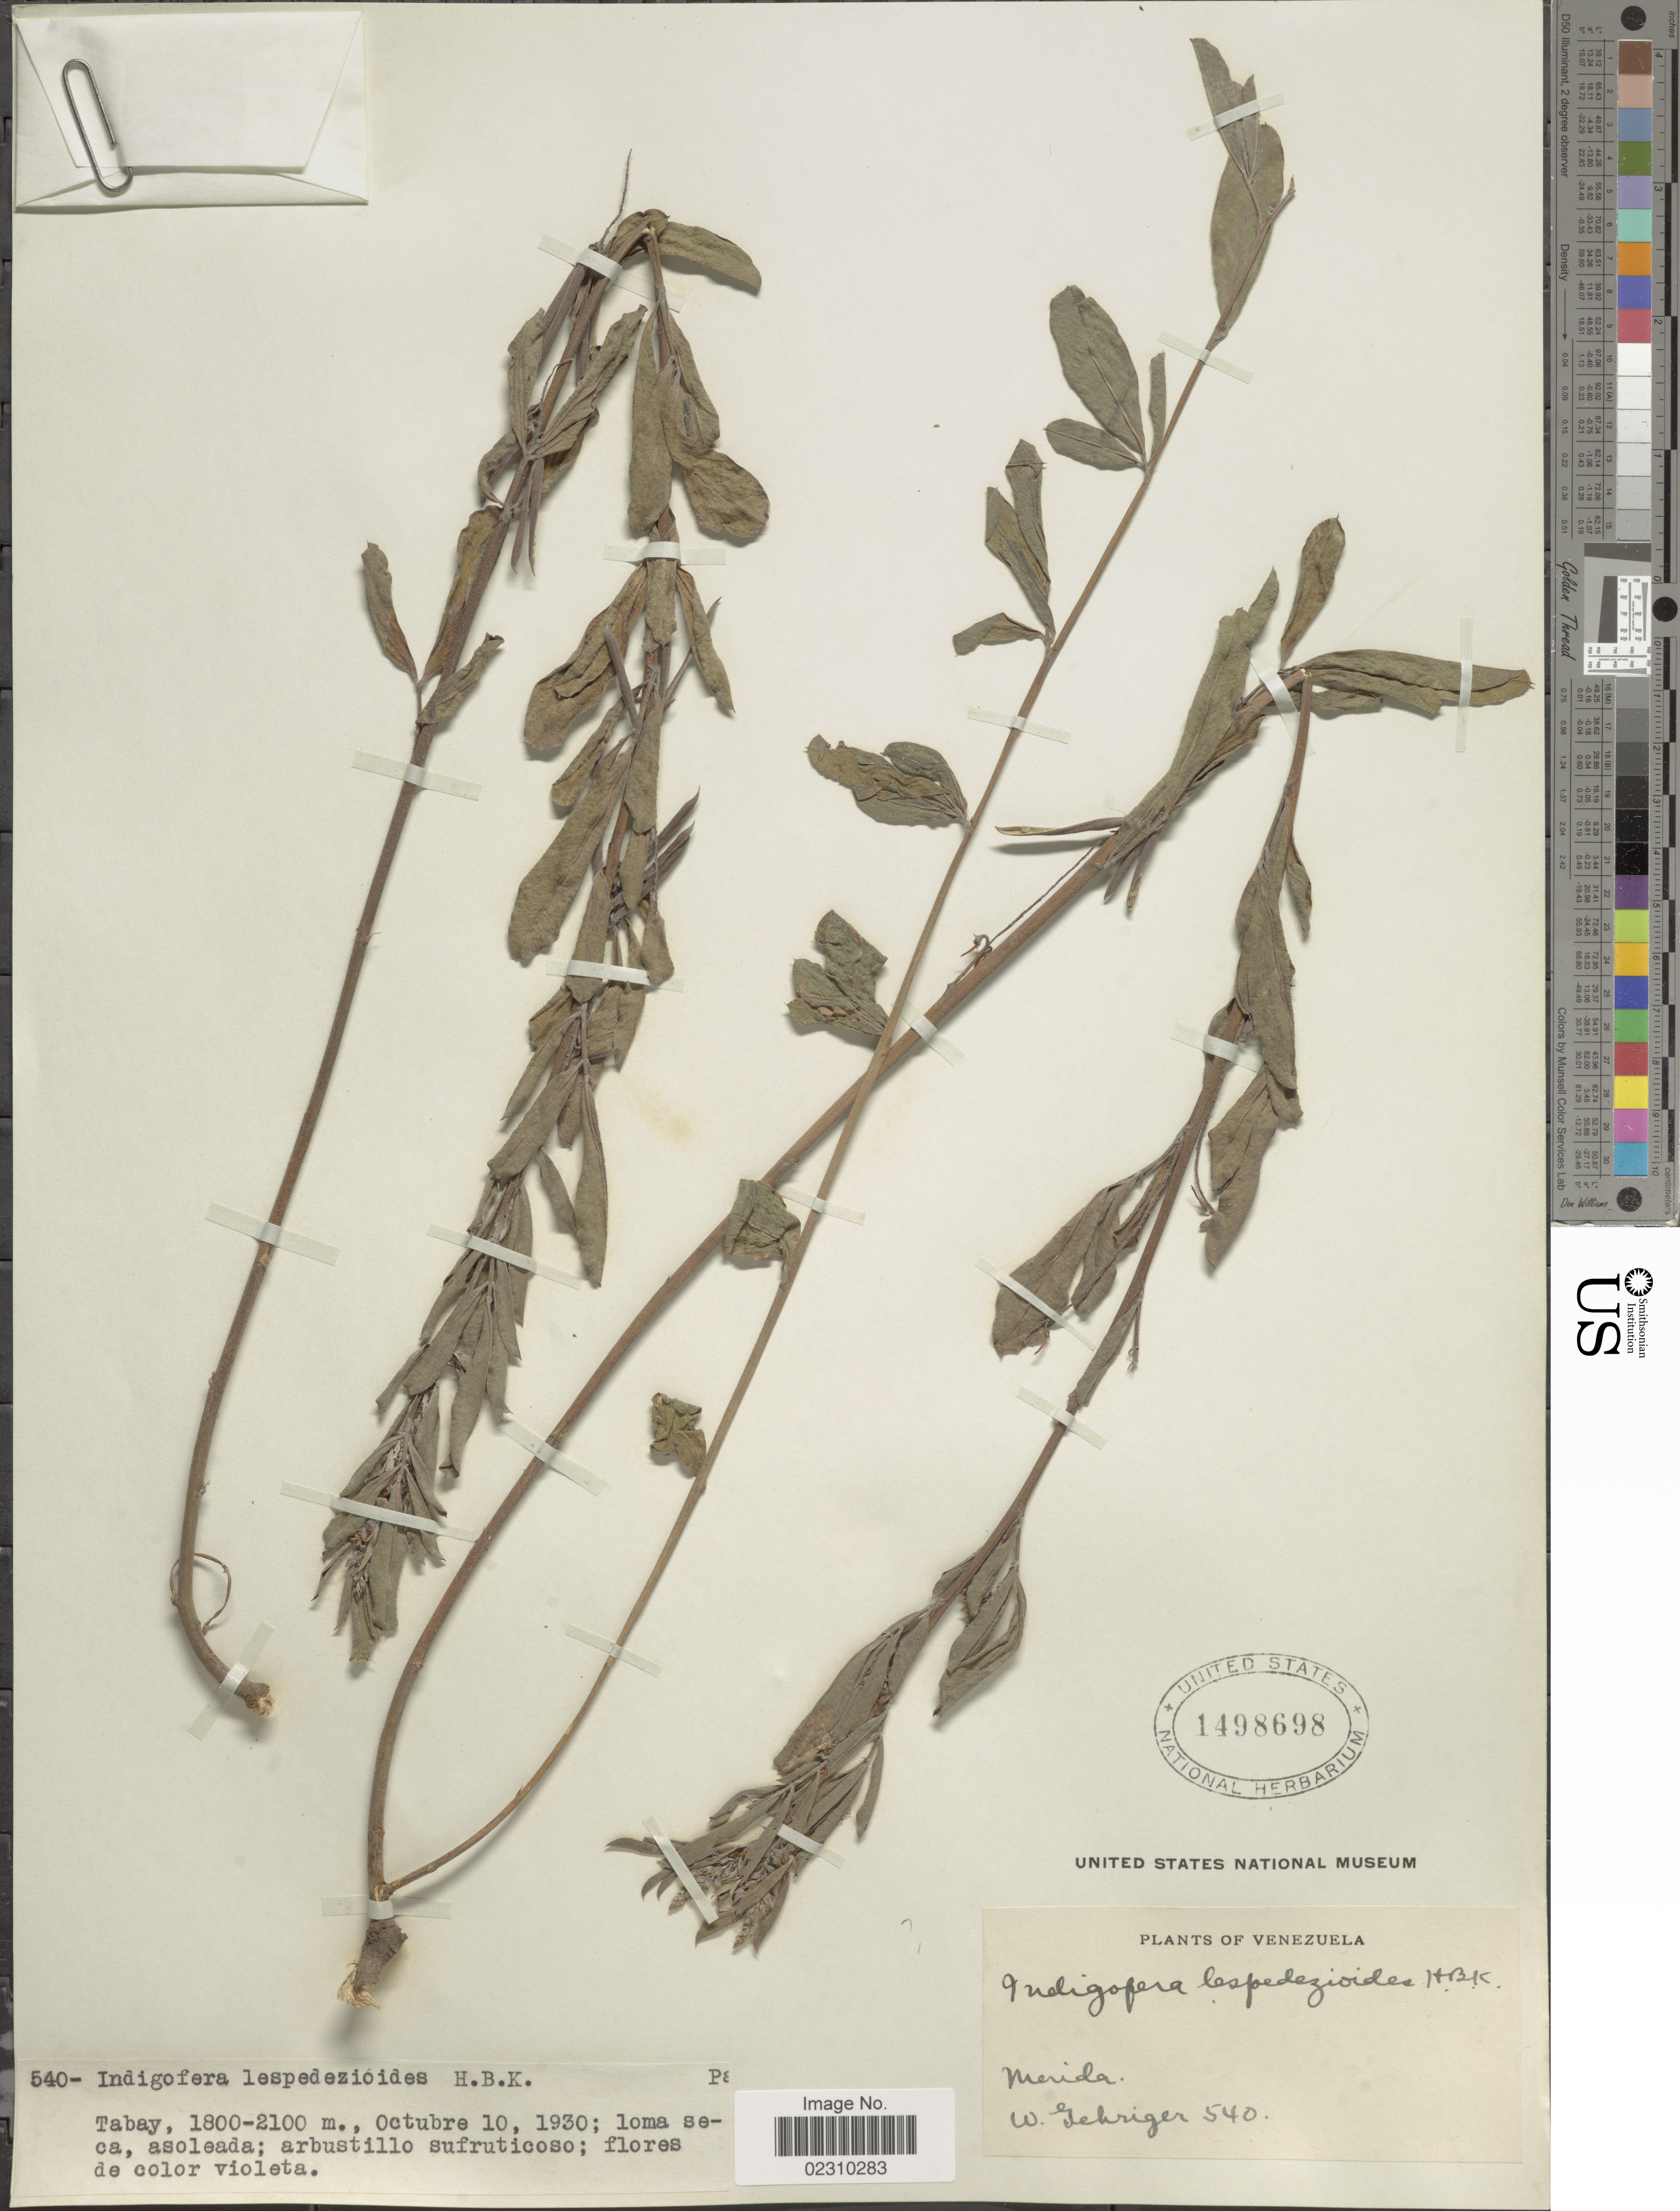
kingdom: Plantae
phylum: Tracheophyta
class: Magnoliopsida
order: Fabales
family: Fabaceae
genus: Indigofera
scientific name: Indigofera lespedezioides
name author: Kunth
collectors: W. Gehriger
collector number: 540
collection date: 1930-10-10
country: Venezuela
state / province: Mérida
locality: Tabay, Venezuela, Merida.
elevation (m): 1800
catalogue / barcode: US 1498698